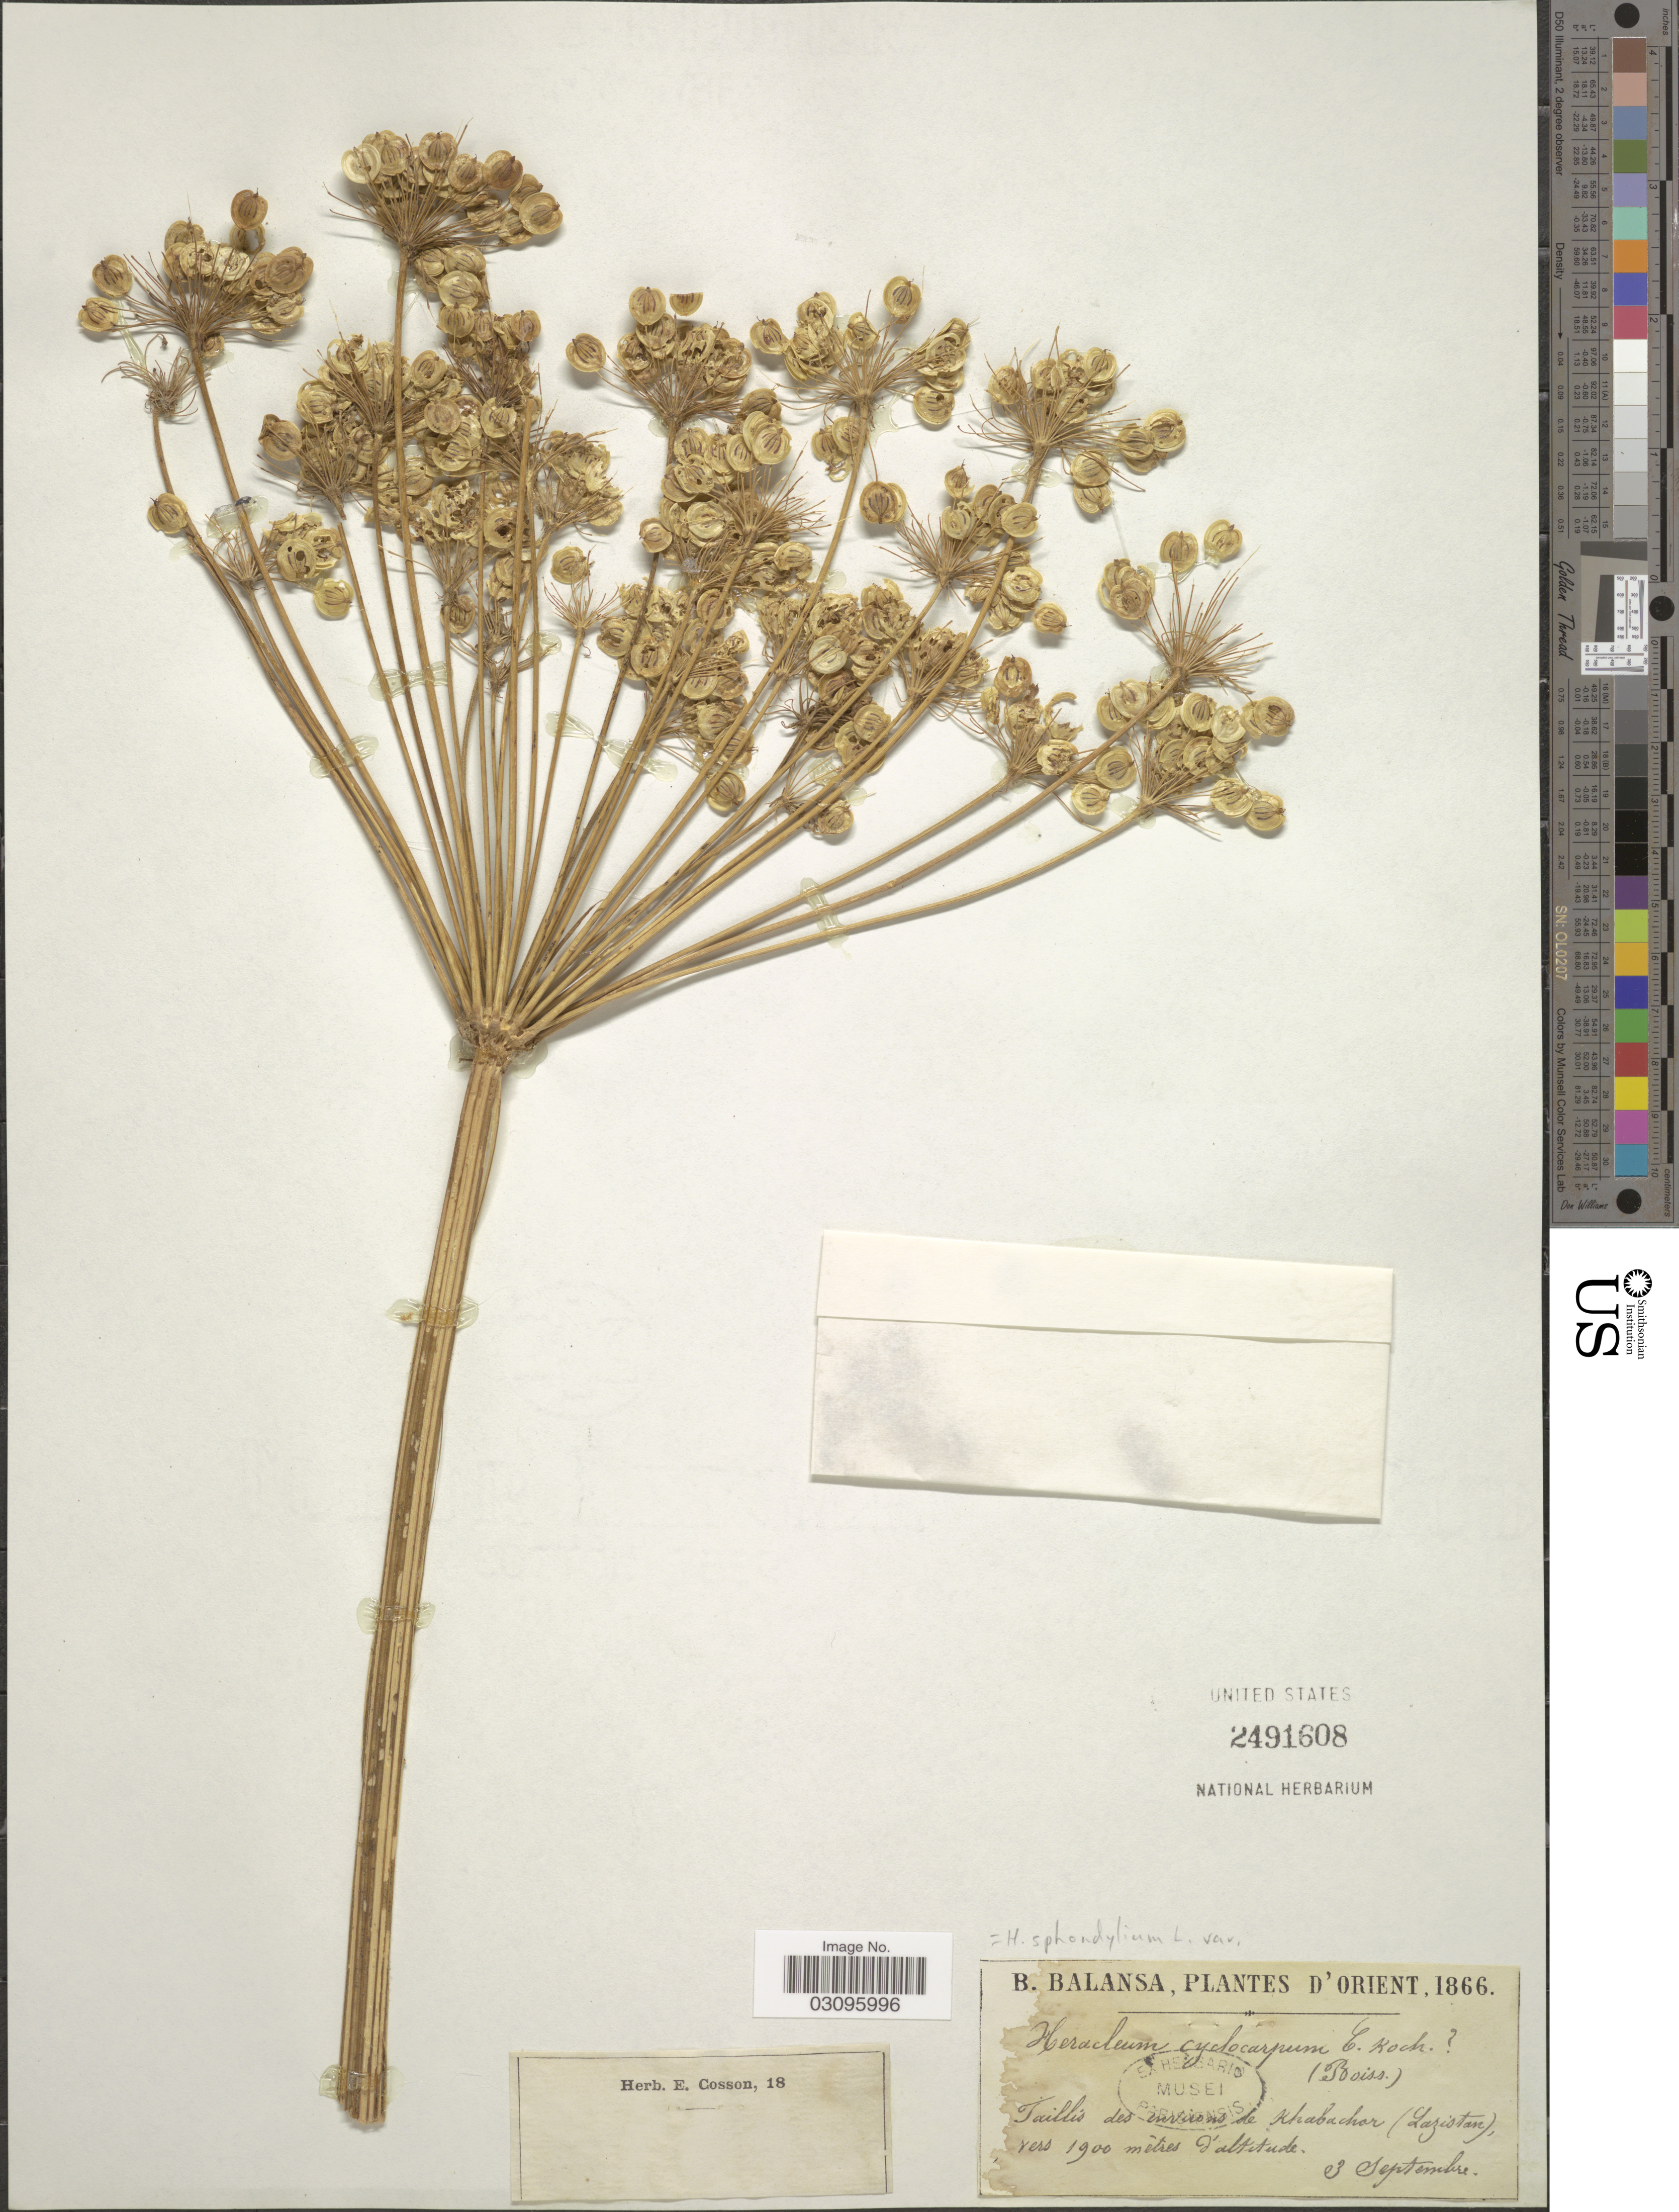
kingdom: Plantae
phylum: Tracheophyta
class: Magnoliopsida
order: Apiales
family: Apiaceae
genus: Heracleum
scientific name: Heracleum sphondylium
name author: L.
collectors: B. Balansa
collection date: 1866-09-03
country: Turkey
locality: Orient. Taillis des environs de Khabachor (Lazistan).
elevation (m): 1900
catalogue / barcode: US 2491608